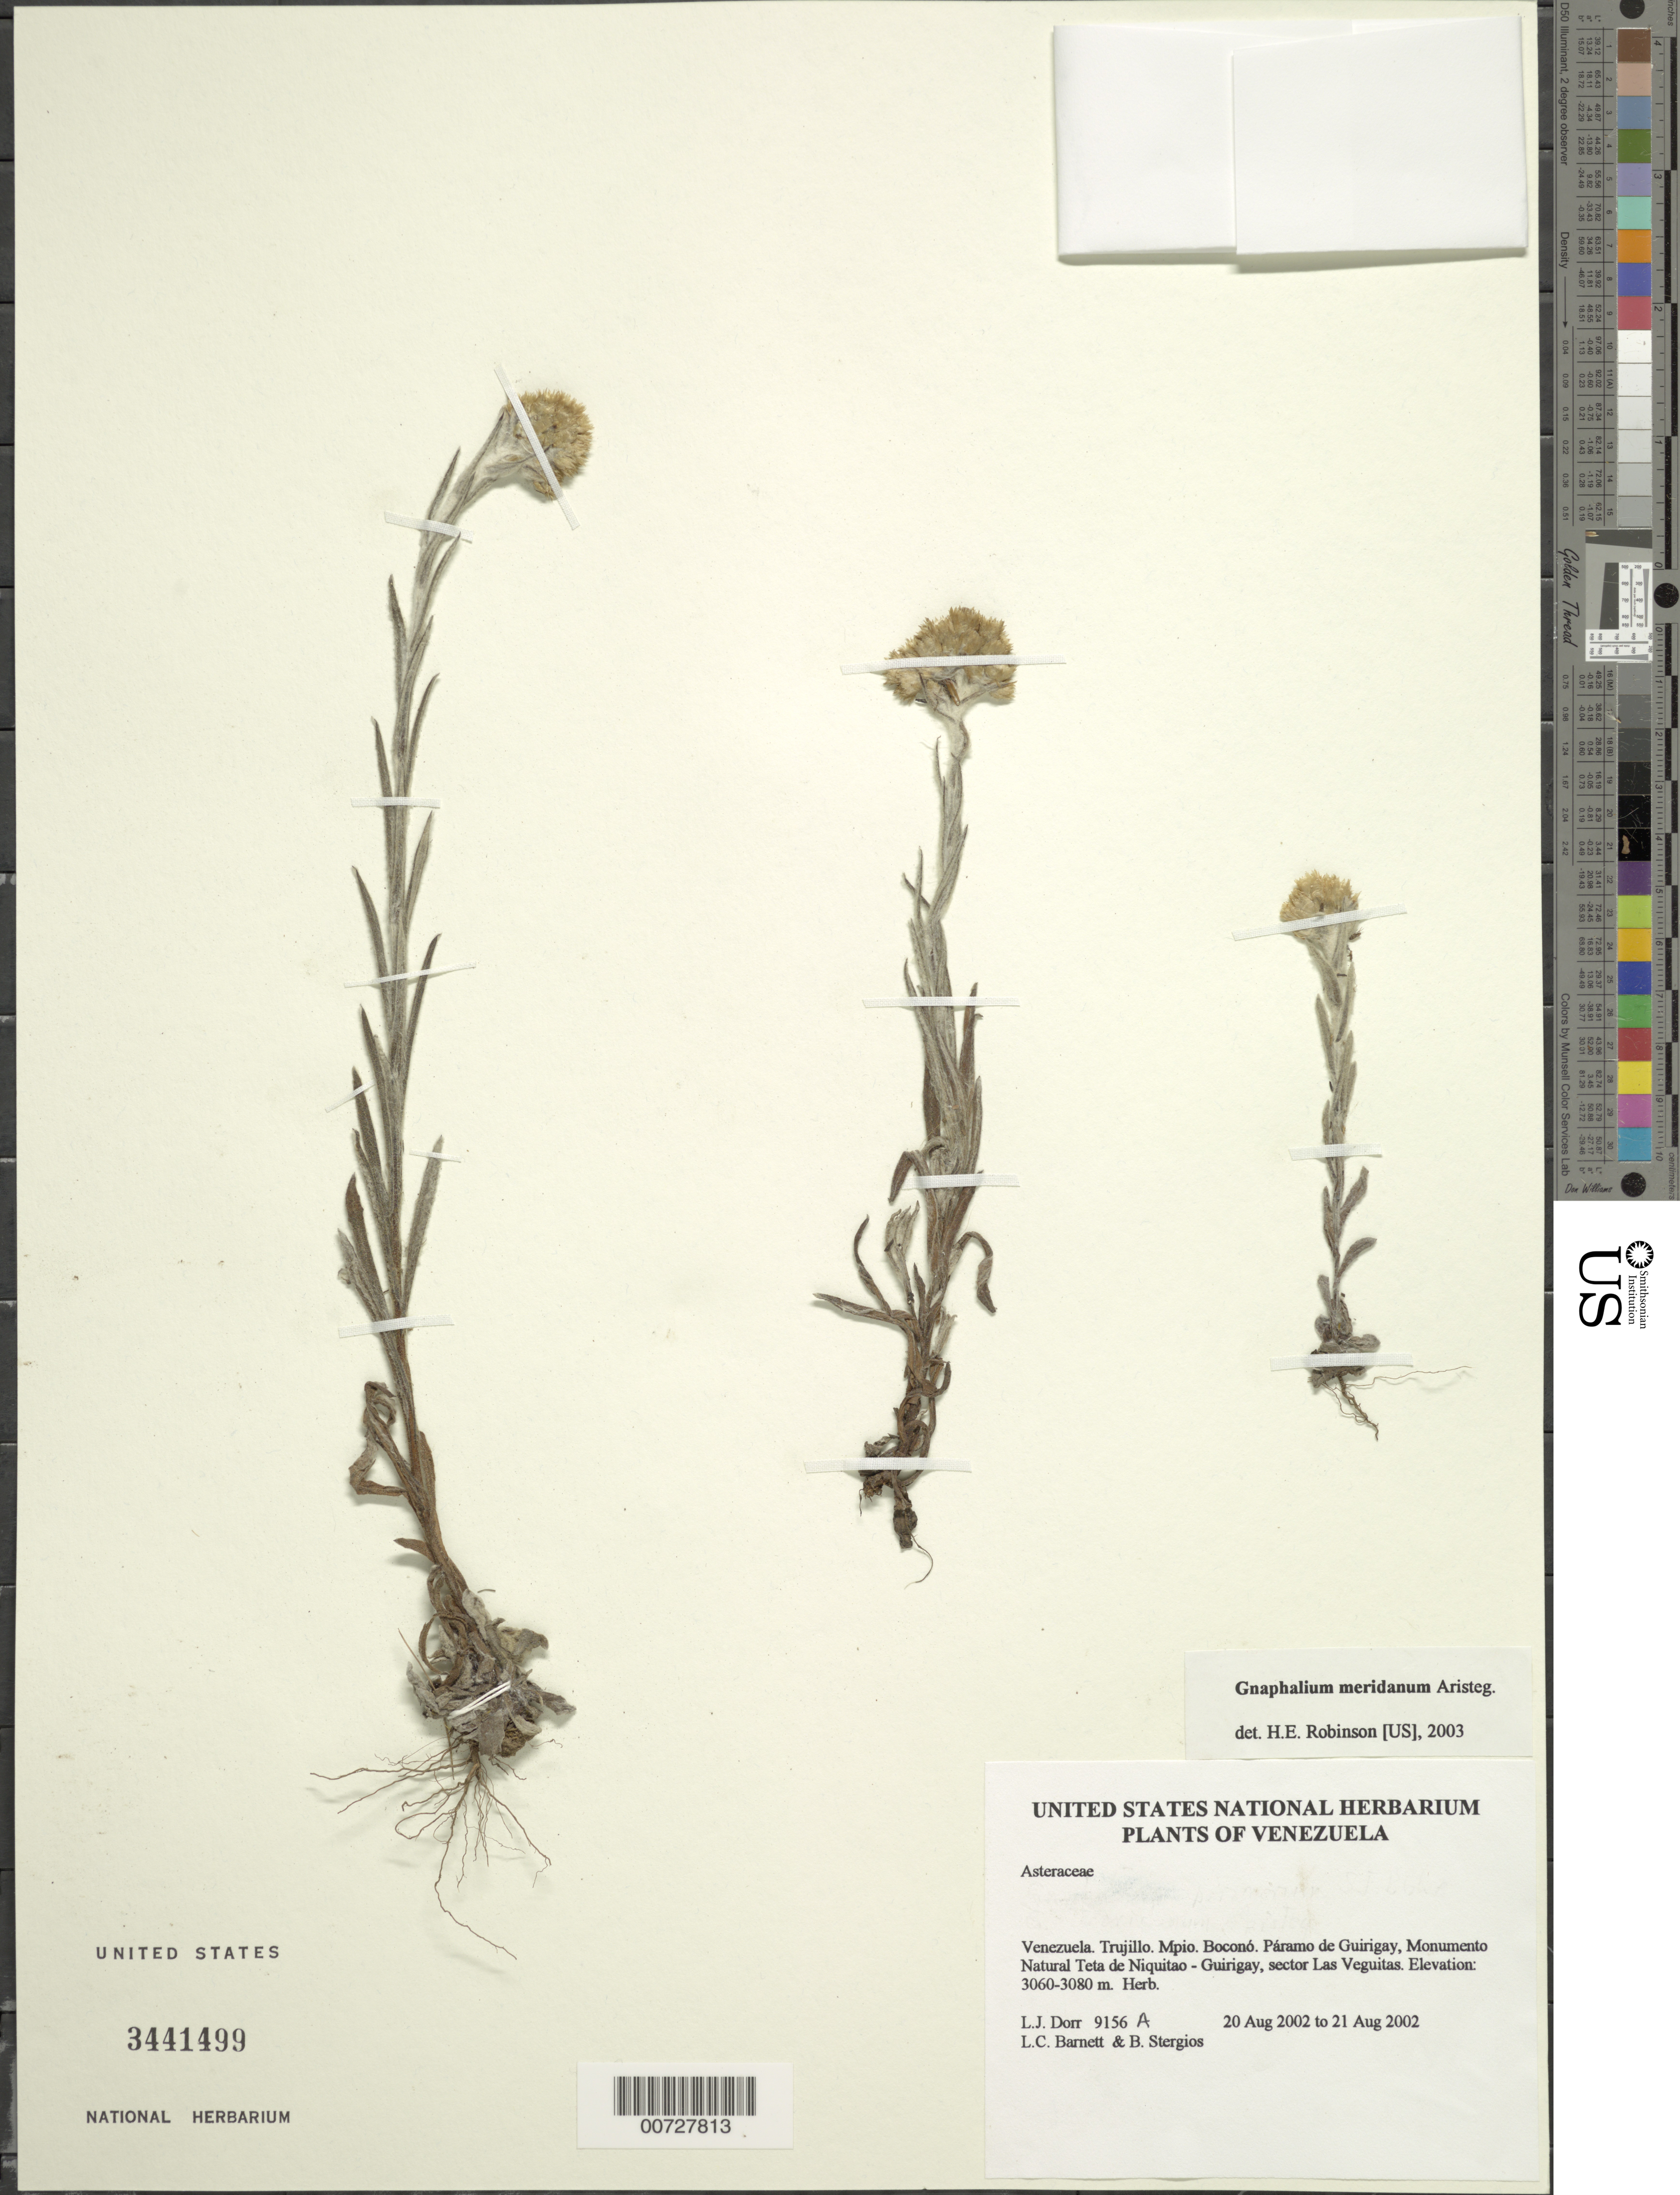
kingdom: Plantae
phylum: Tracheophyta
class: Magnoliopsida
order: Asterales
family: Asteraceae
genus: Gnaphalium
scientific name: Gnaphalium meridanum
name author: Aristeg.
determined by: Robinson, Harold E., (US)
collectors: L. J. Dorr, L. C. Barnett & B. G. Stergios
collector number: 9156A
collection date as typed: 20 Aug 2002 to 21 Aug 2002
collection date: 2002-08-20/2002-08-21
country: Venezuela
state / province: Trujillo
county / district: Boconó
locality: Páramo de Guirigay, Monumento Natural Teta de Niquitao - Guirigay, sector Las Veguitas.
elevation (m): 3060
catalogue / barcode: US 3441499